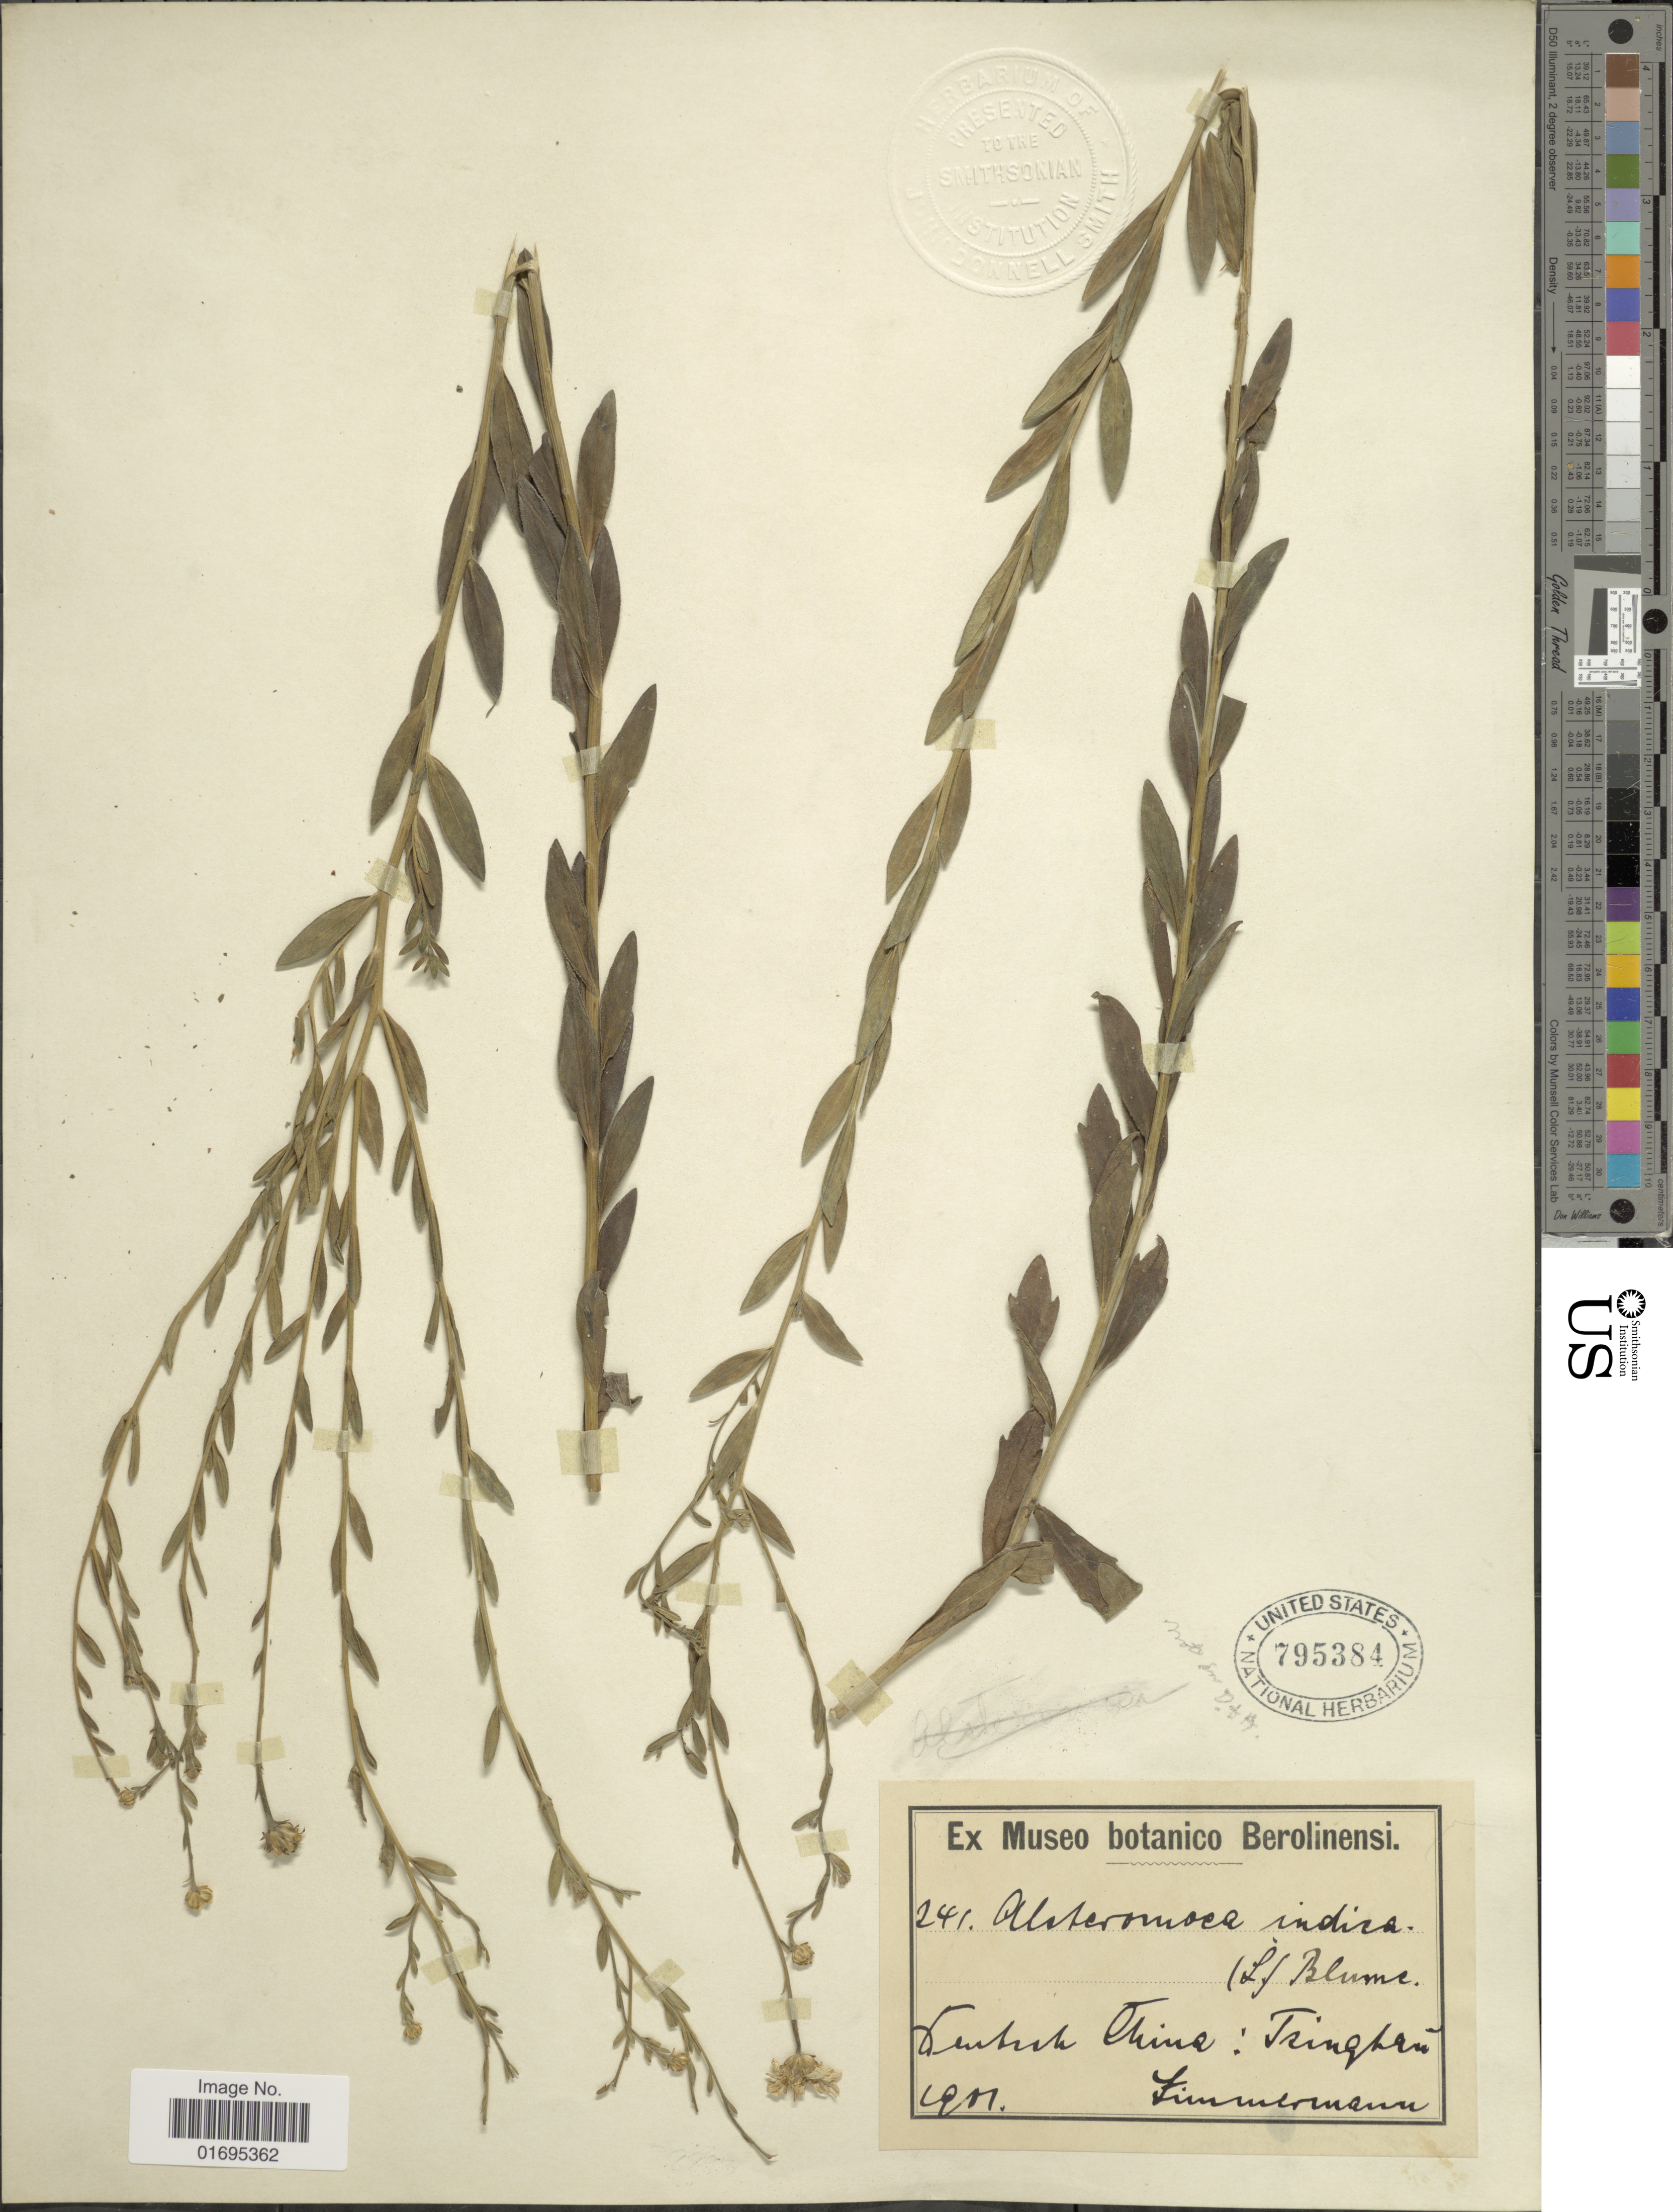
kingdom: Plantae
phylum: Tracheophyta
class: Magnoliopsida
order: Asterales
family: Asteraceae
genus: Kalimeris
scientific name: Kalimeris indica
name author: (L.) Sch. Bip.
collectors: -- Zimmerman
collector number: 241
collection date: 1901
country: China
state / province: Qinghai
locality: Central China: Tringkan [interpreted]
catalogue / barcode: US 765384